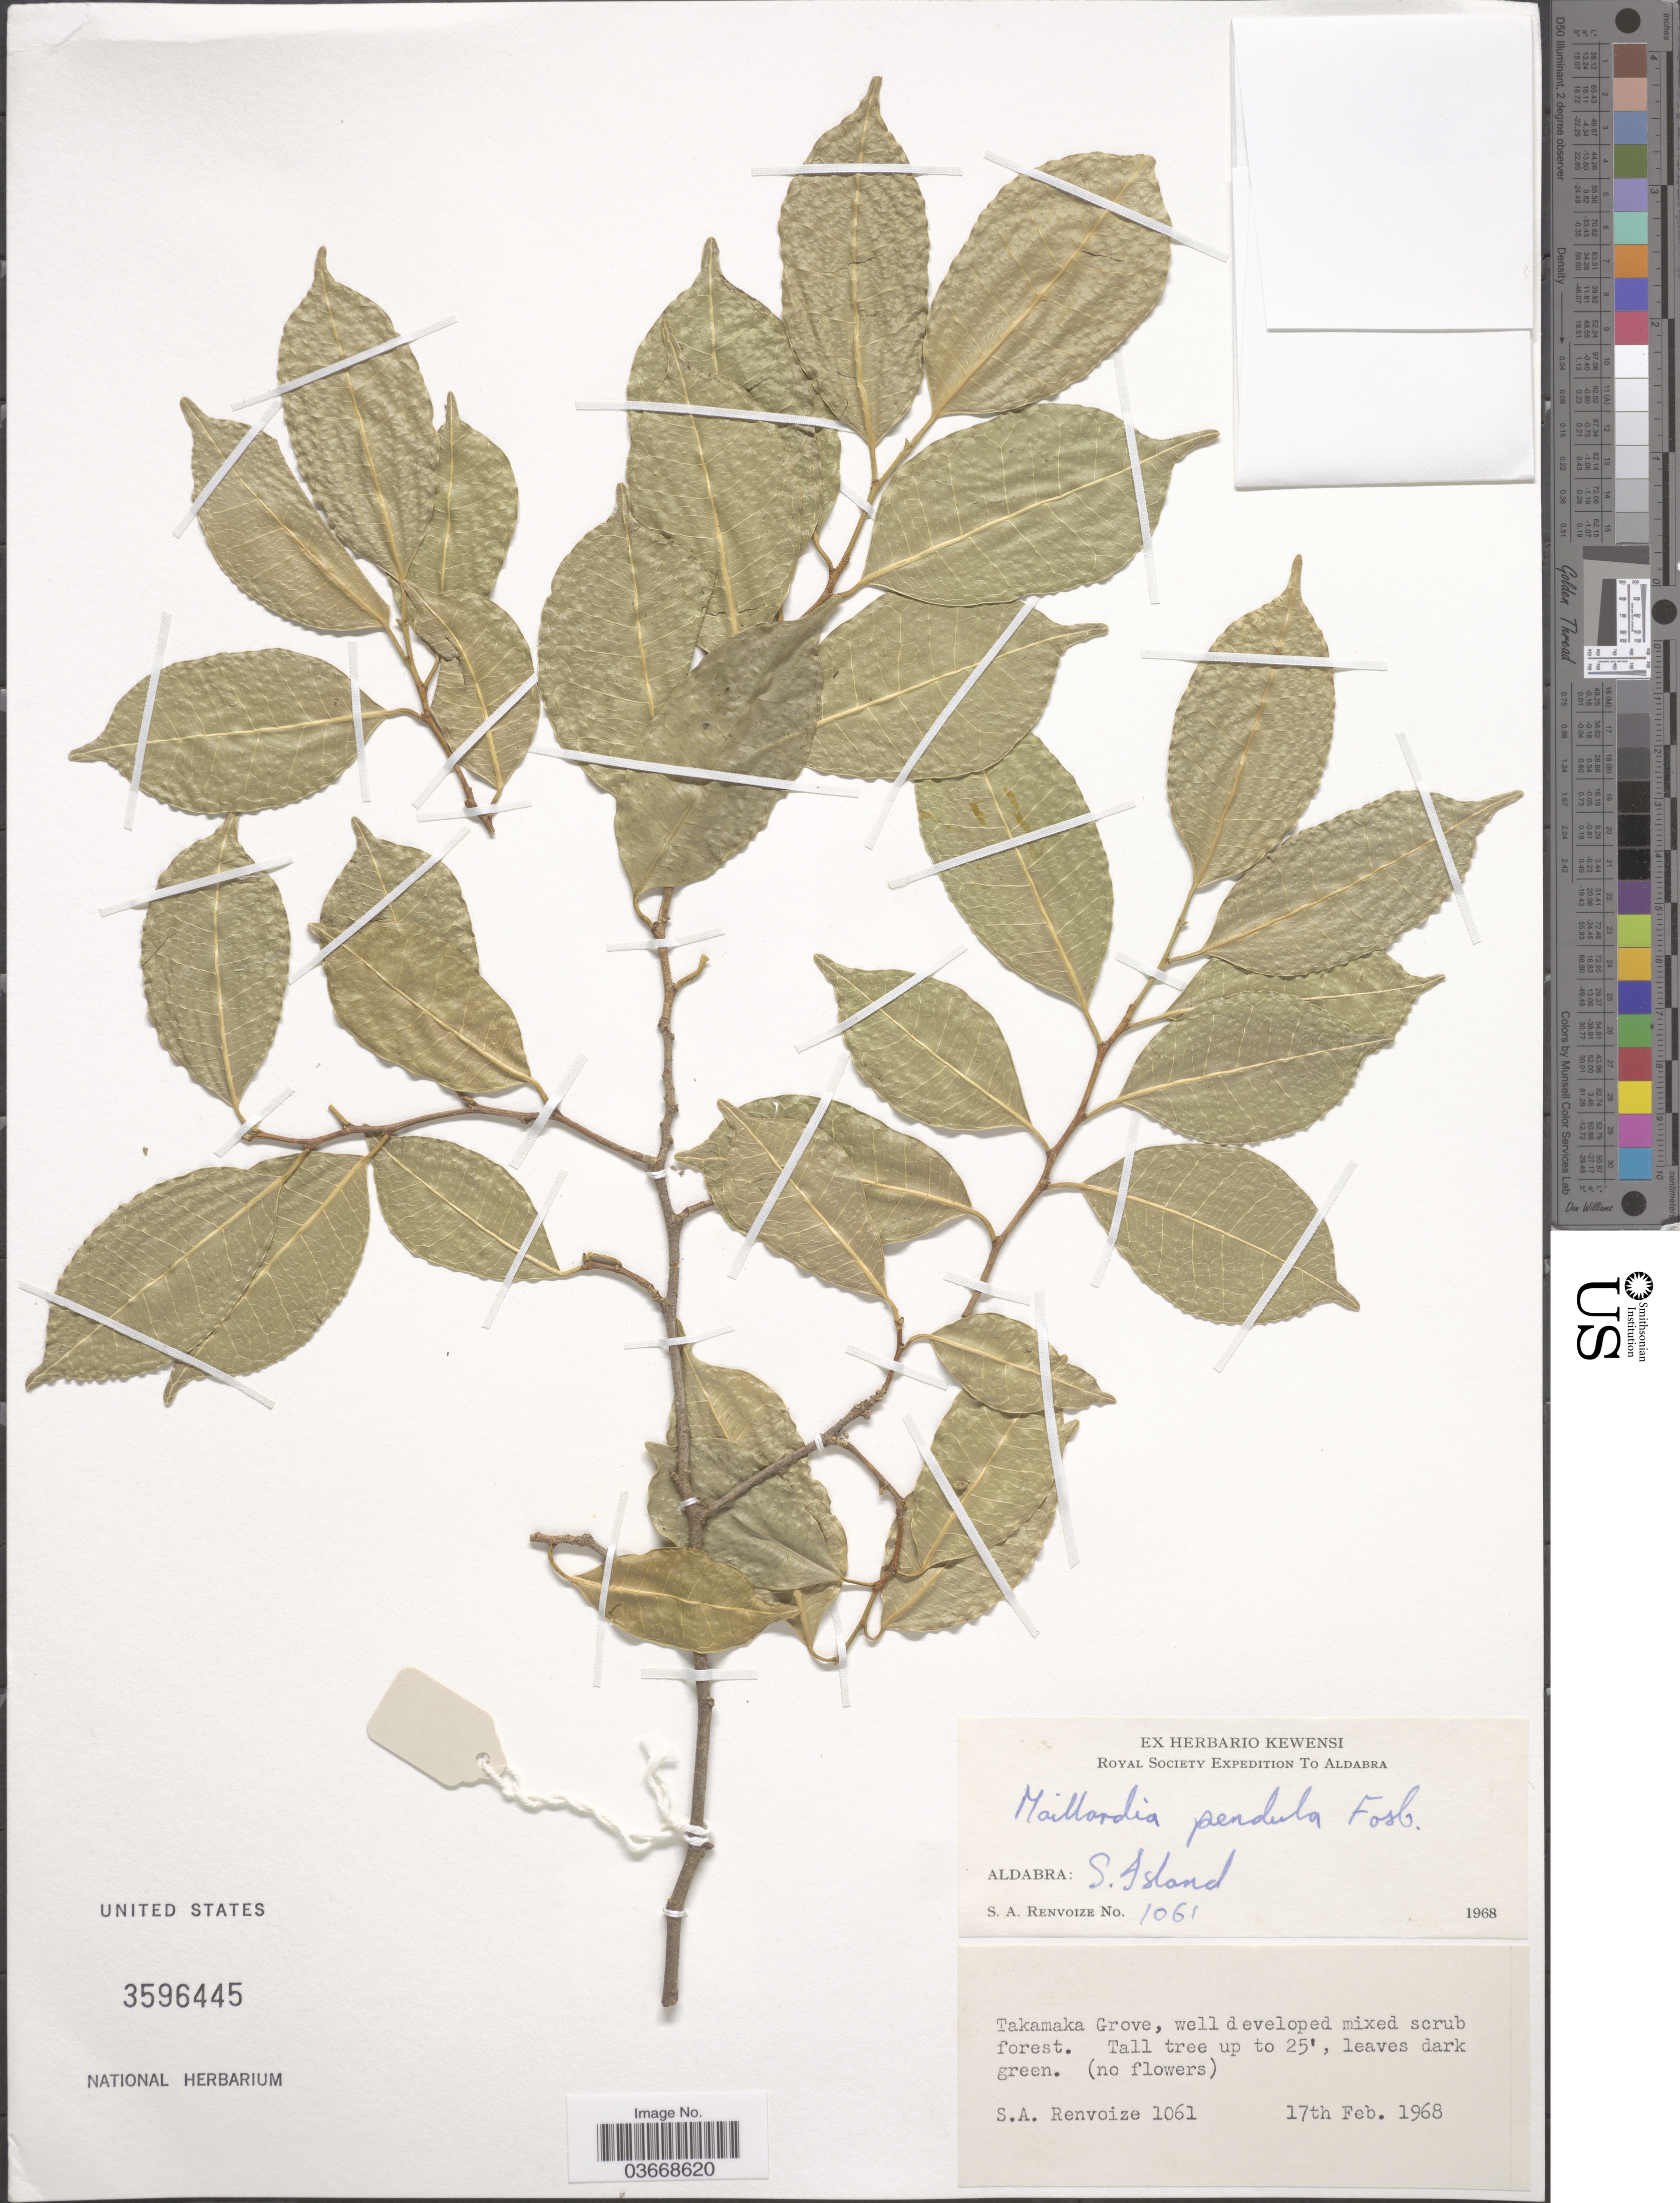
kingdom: Plantae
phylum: Tracheophyta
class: Magnoliopsida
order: Rosales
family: Moraceae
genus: Maillardia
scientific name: Maillardia pendula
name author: Fosberg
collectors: S. A. Renvoize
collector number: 1061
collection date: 1968-02-17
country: Seychelles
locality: Aldabra: S. Island. Takamaka Grove.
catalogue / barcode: US 3596445